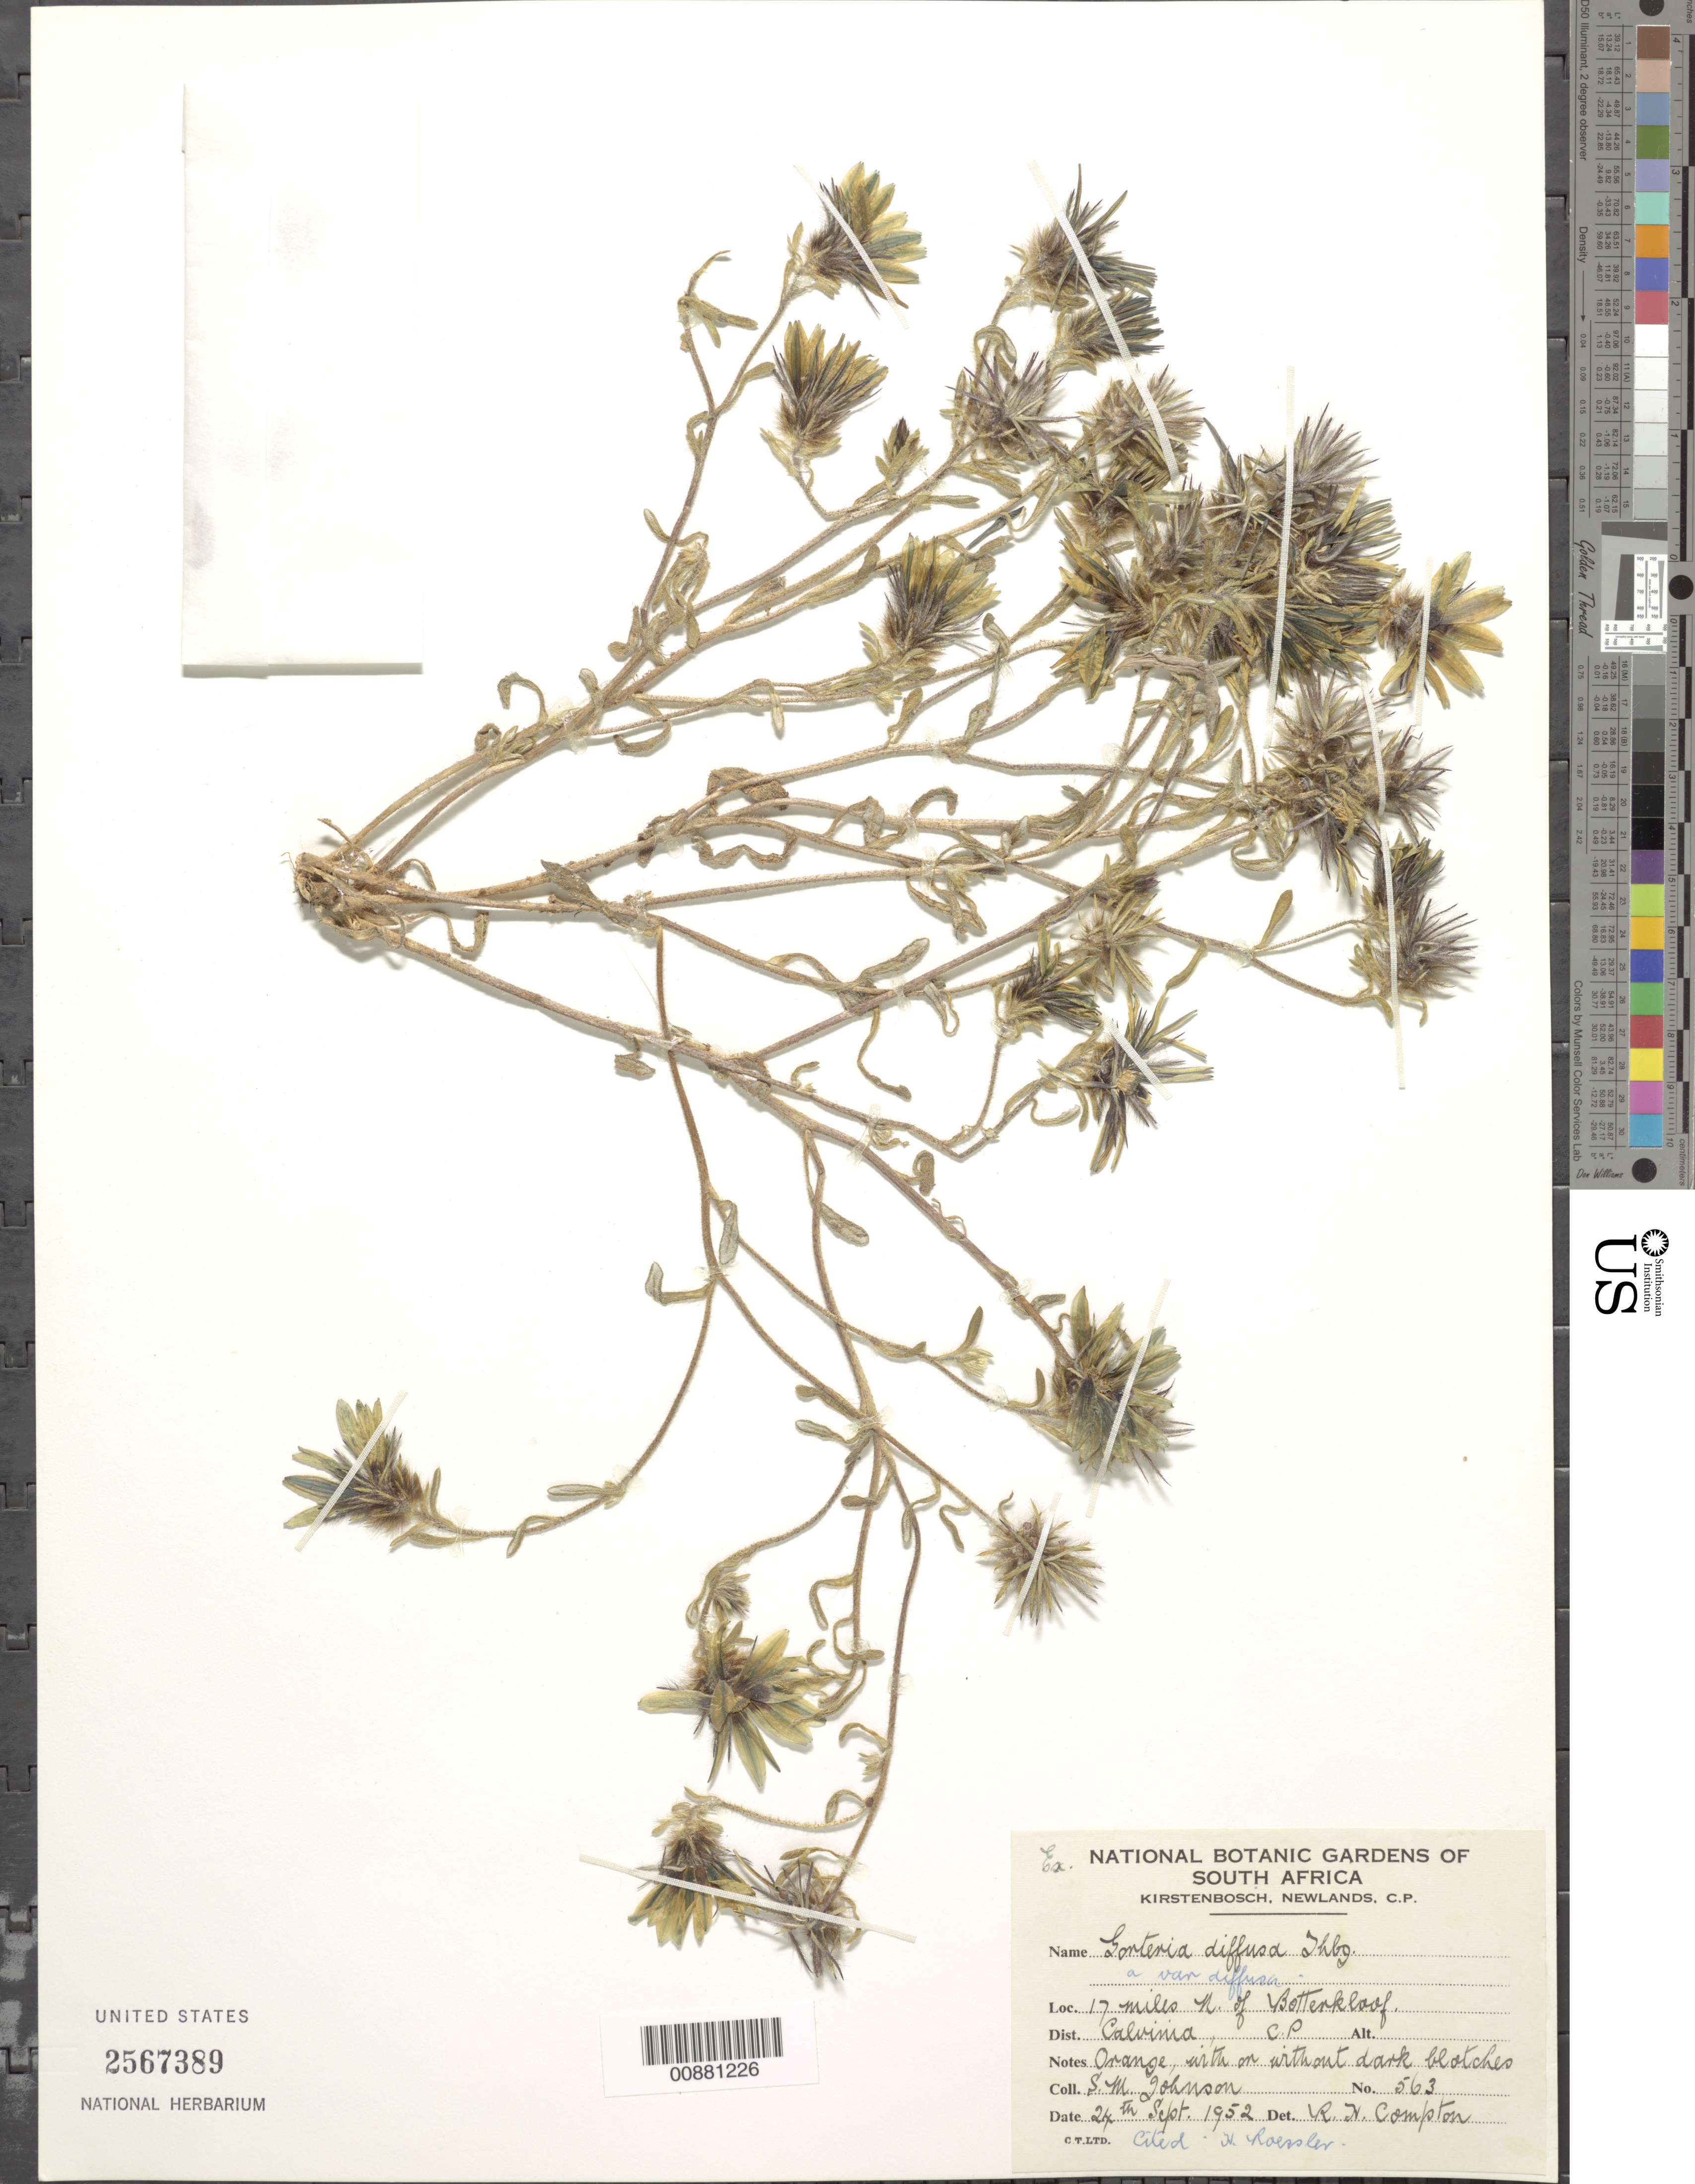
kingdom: Plantae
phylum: Tracheophyta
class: Magnoliopsida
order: Asterales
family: Asteraceae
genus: Gorteria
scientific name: Gorteria diffusa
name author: Thunb.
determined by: Hugo, L.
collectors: M. F. Thompson & -. le Roux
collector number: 243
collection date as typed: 1 September 1977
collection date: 1977-09-01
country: South Africa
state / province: North West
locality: Kodasprek, SW of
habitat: Slight north slope, yellow-brown soil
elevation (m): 740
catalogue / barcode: US 2567389